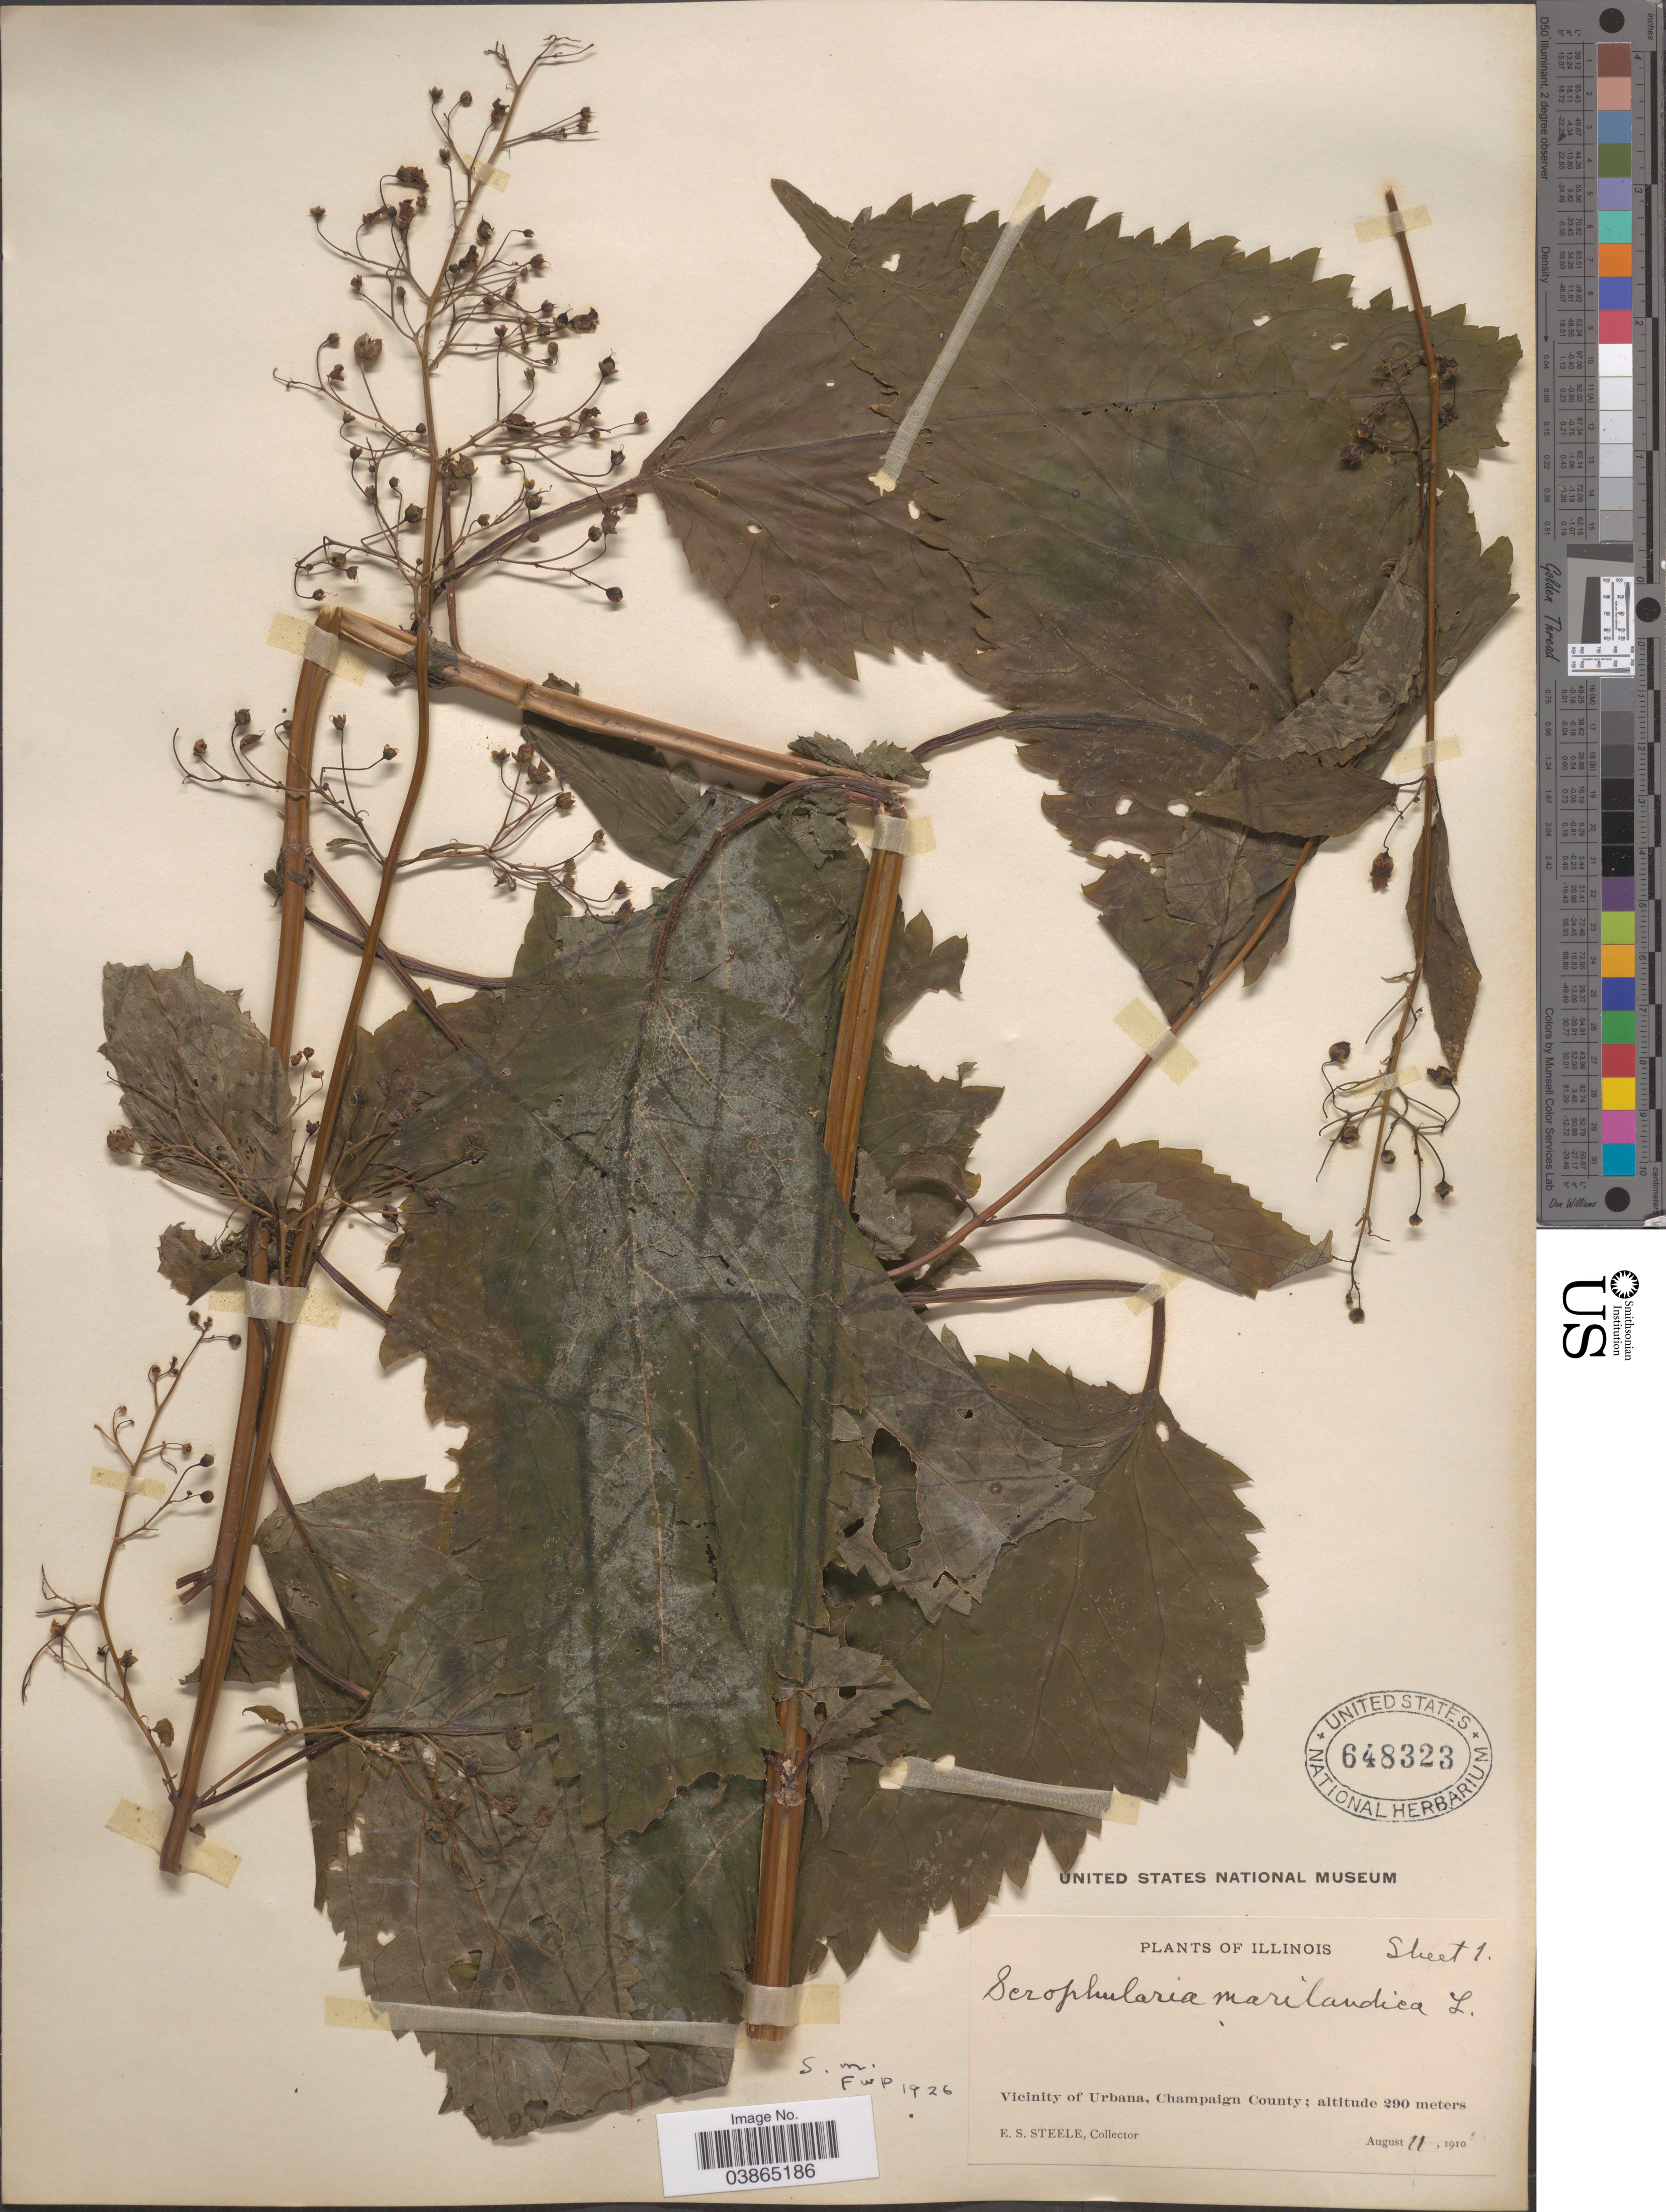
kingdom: Plantae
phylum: Tracheophyta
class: Magnoliopsida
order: Lamiales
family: Scrophulariaceae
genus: Scrophularia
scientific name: Scrophularia marylandica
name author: Georgi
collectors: E. Steele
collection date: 1910-08-11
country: United States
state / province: Illinois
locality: Vicinity of Urbana, Champaign County.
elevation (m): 290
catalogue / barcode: US 648323